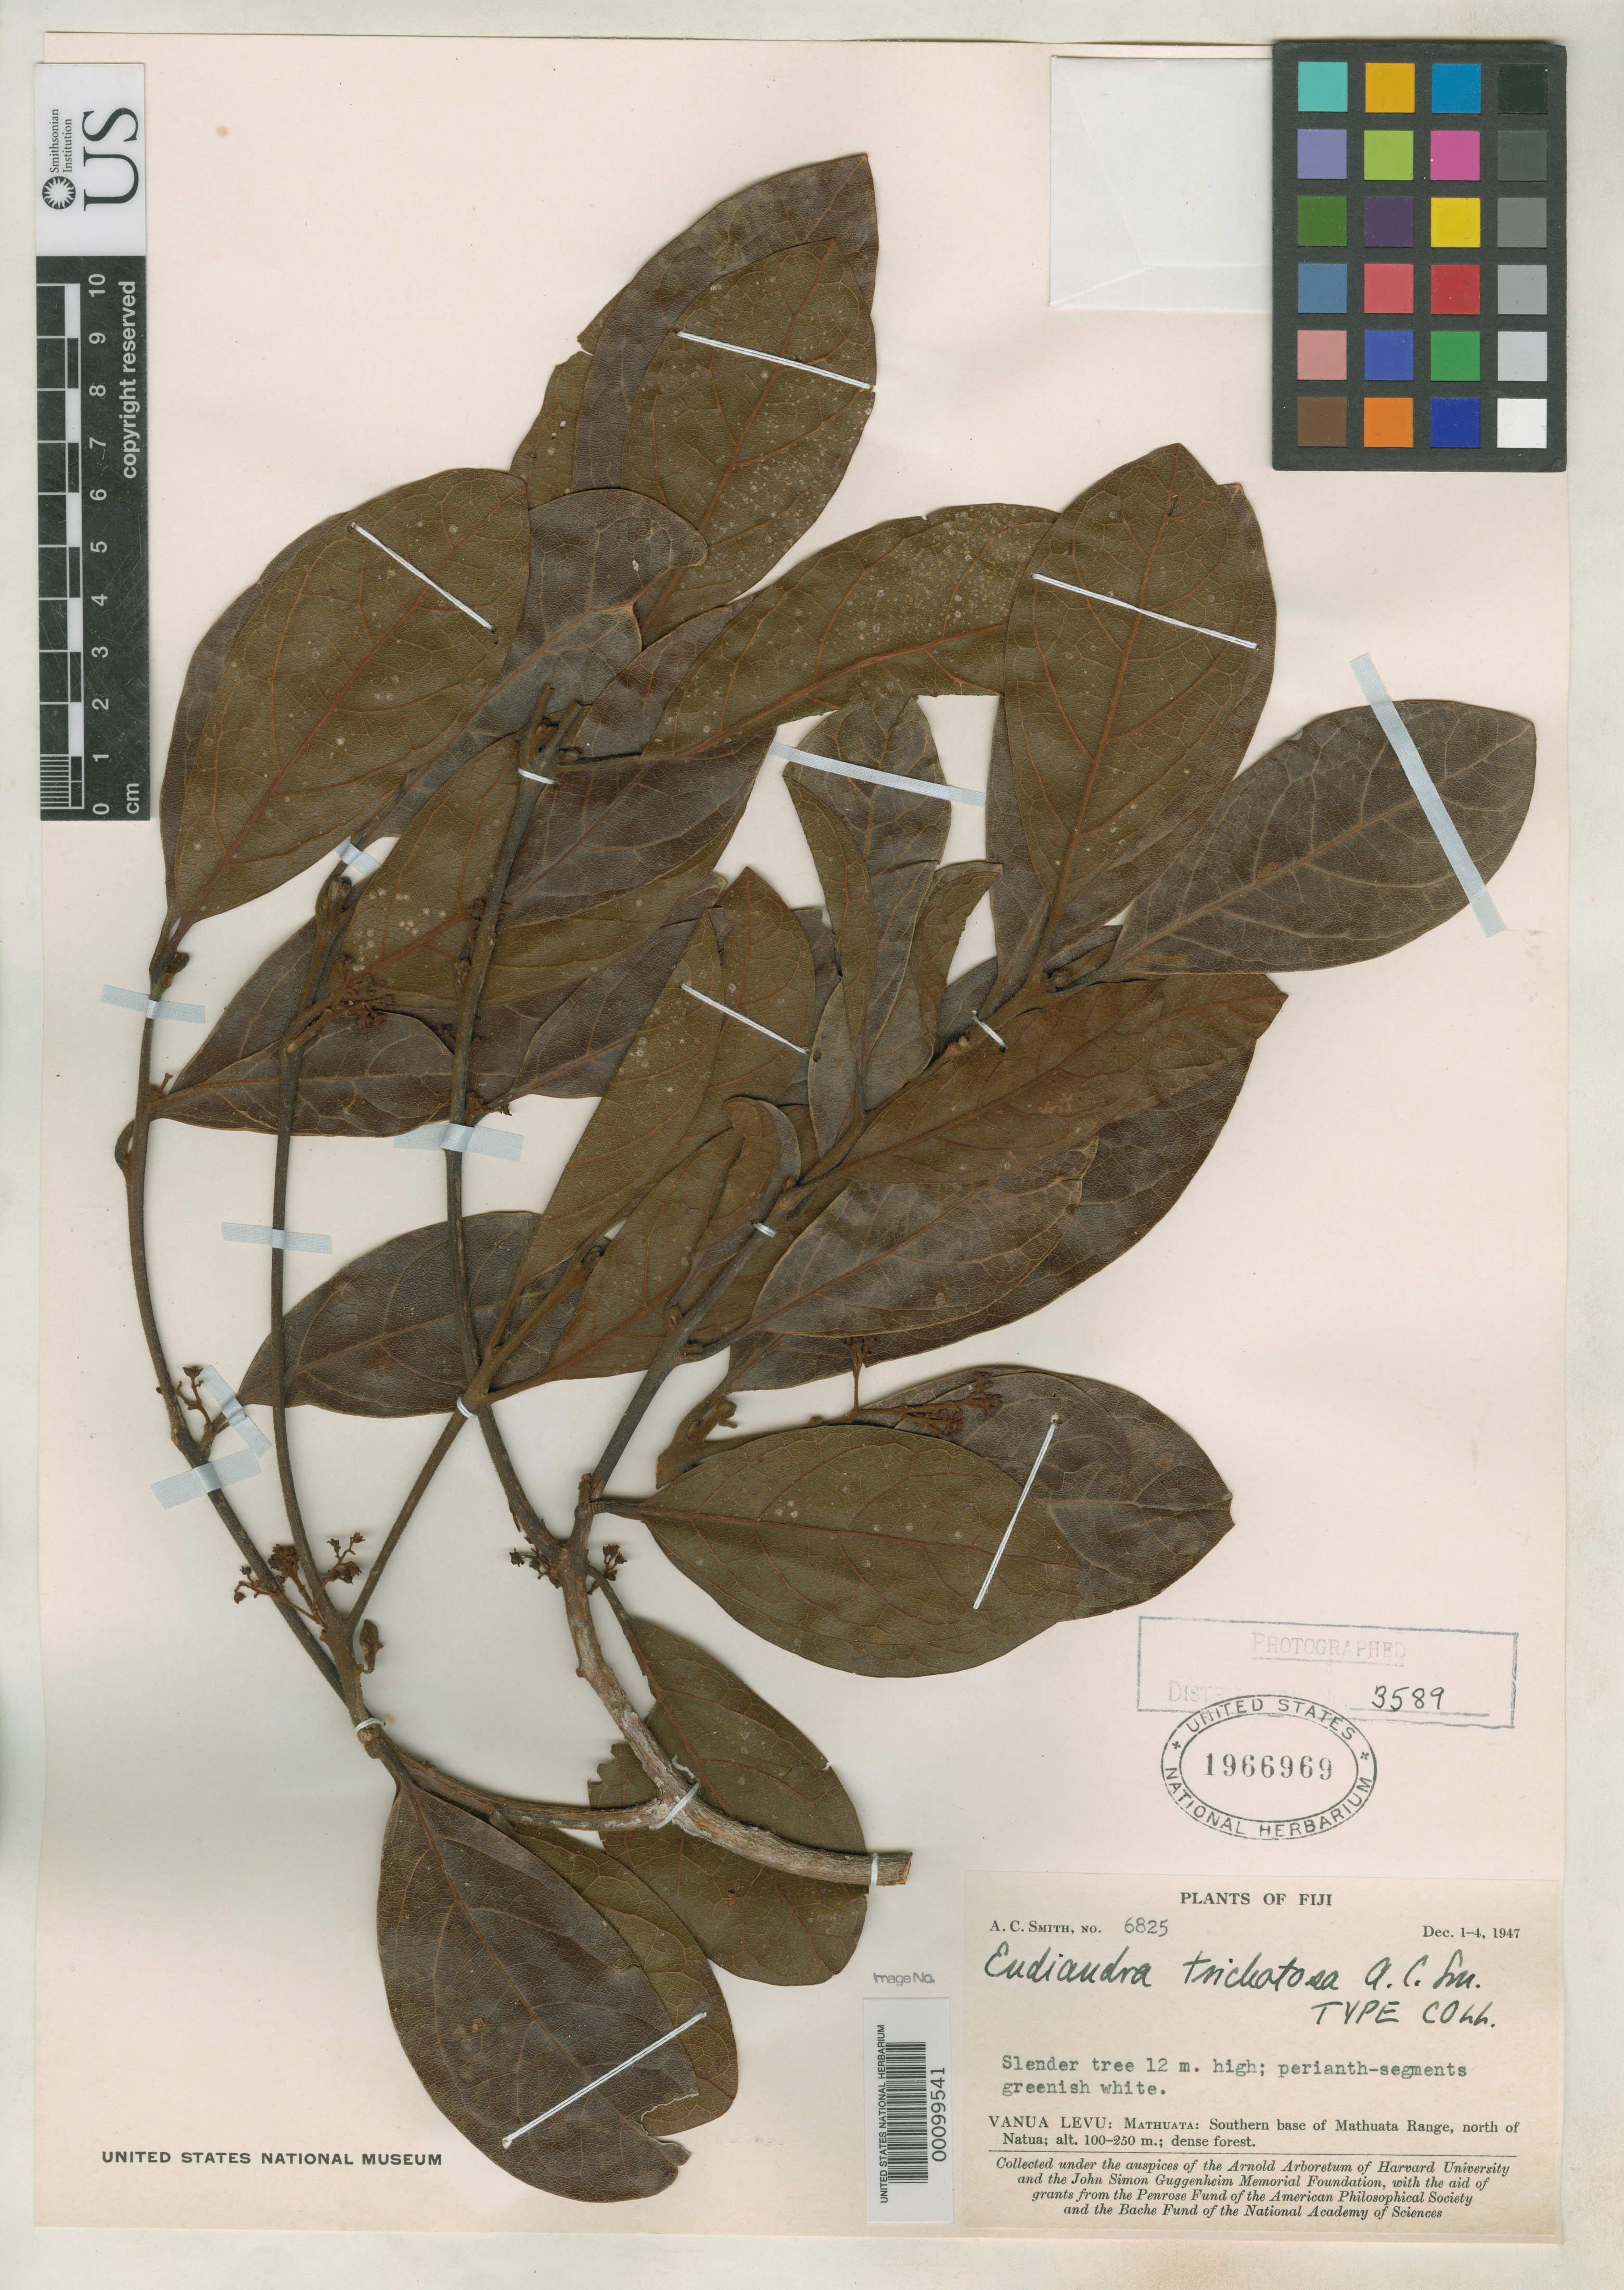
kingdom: Plantae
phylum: Tracheophyta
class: Magnoliopsida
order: Laurales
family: Lauraceae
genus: Endiandra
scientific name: Endiandra trichotosa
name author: A.C. Sm.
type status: Isotype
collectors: A. C. Smith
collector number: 6825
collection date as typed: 04 Dec 1947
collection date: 1947-12-04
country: Fiji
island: Macuata-i-wai [Mathuata-i-wai]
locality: Mathuata, S base of Mathuata Range, N of Natua. [Vanua Levu Group]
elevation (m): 100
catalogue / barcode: US 1966969